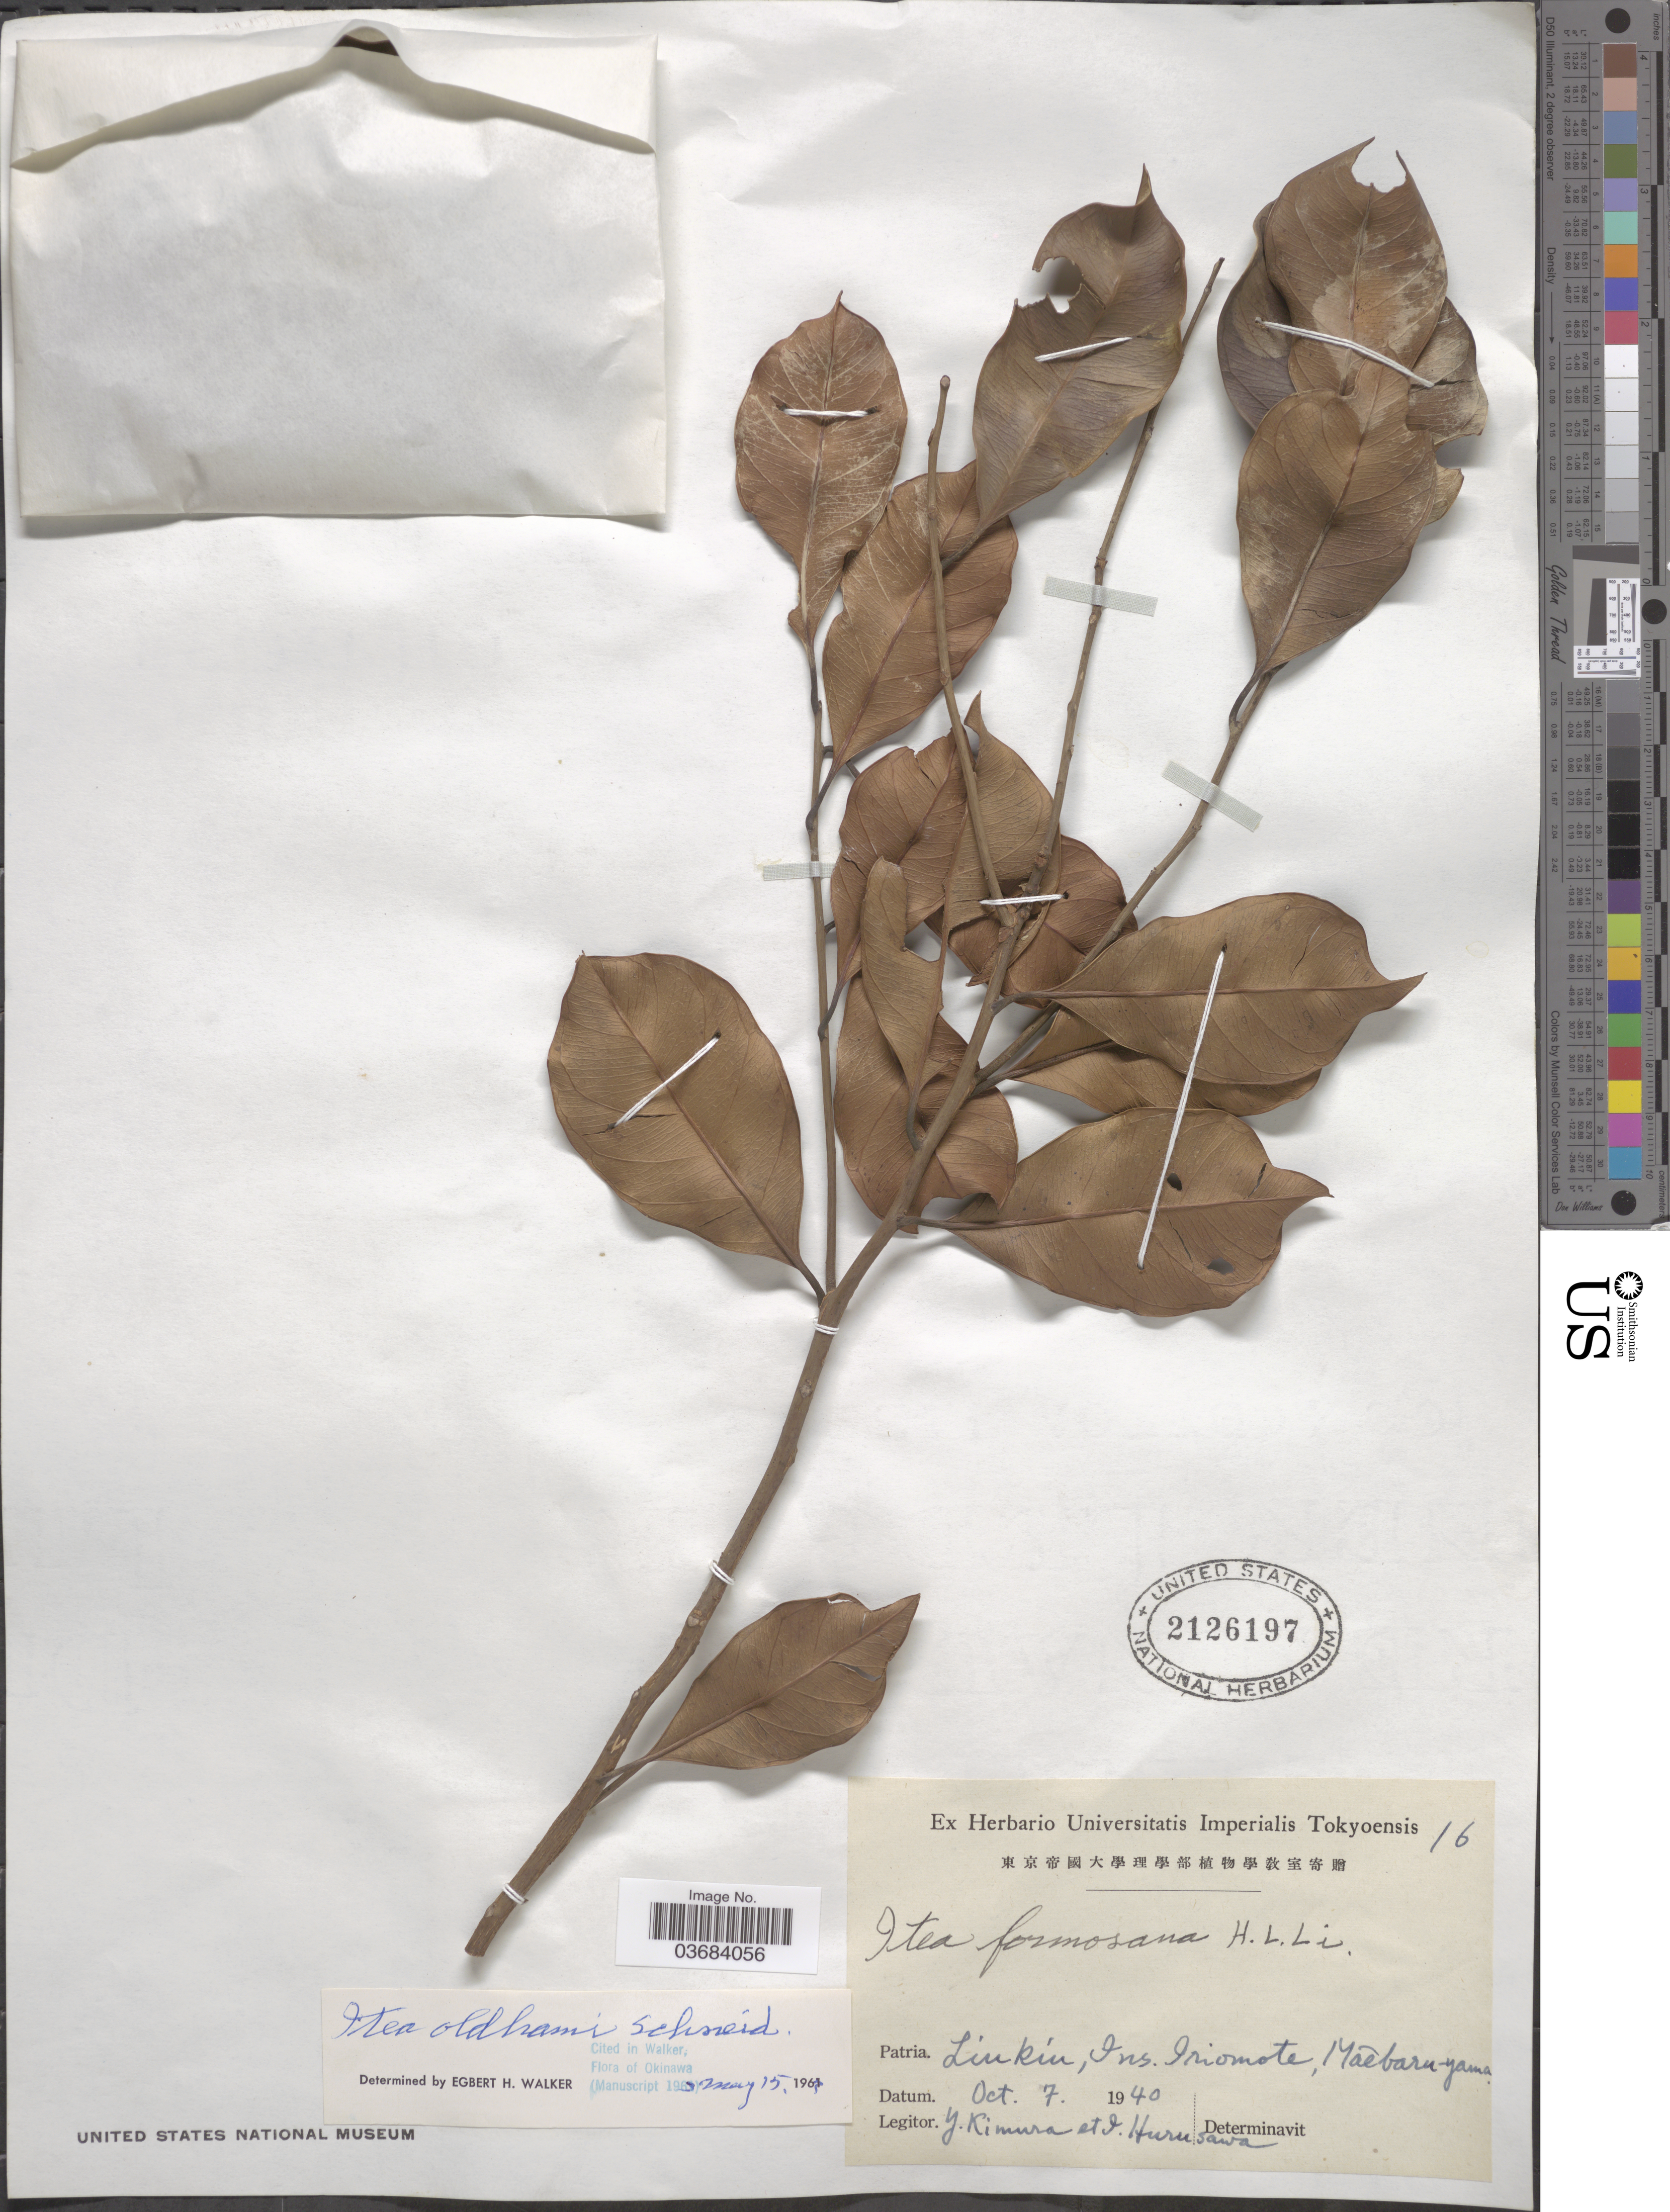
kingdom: Plantae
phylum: Tracheophyta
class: Magnoliopsida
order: Saxifragales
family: Iteaceae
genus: Itea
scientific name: Itea oldhamii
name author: C.K. Schneid.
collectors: Y. Kimura & I. Hurusawa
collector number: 16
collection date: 1940-10-07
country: Japan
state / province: Okinawa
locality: Liukiu, Ins. Iriomote, Maêbaru-yama.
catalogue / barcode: US 2126197